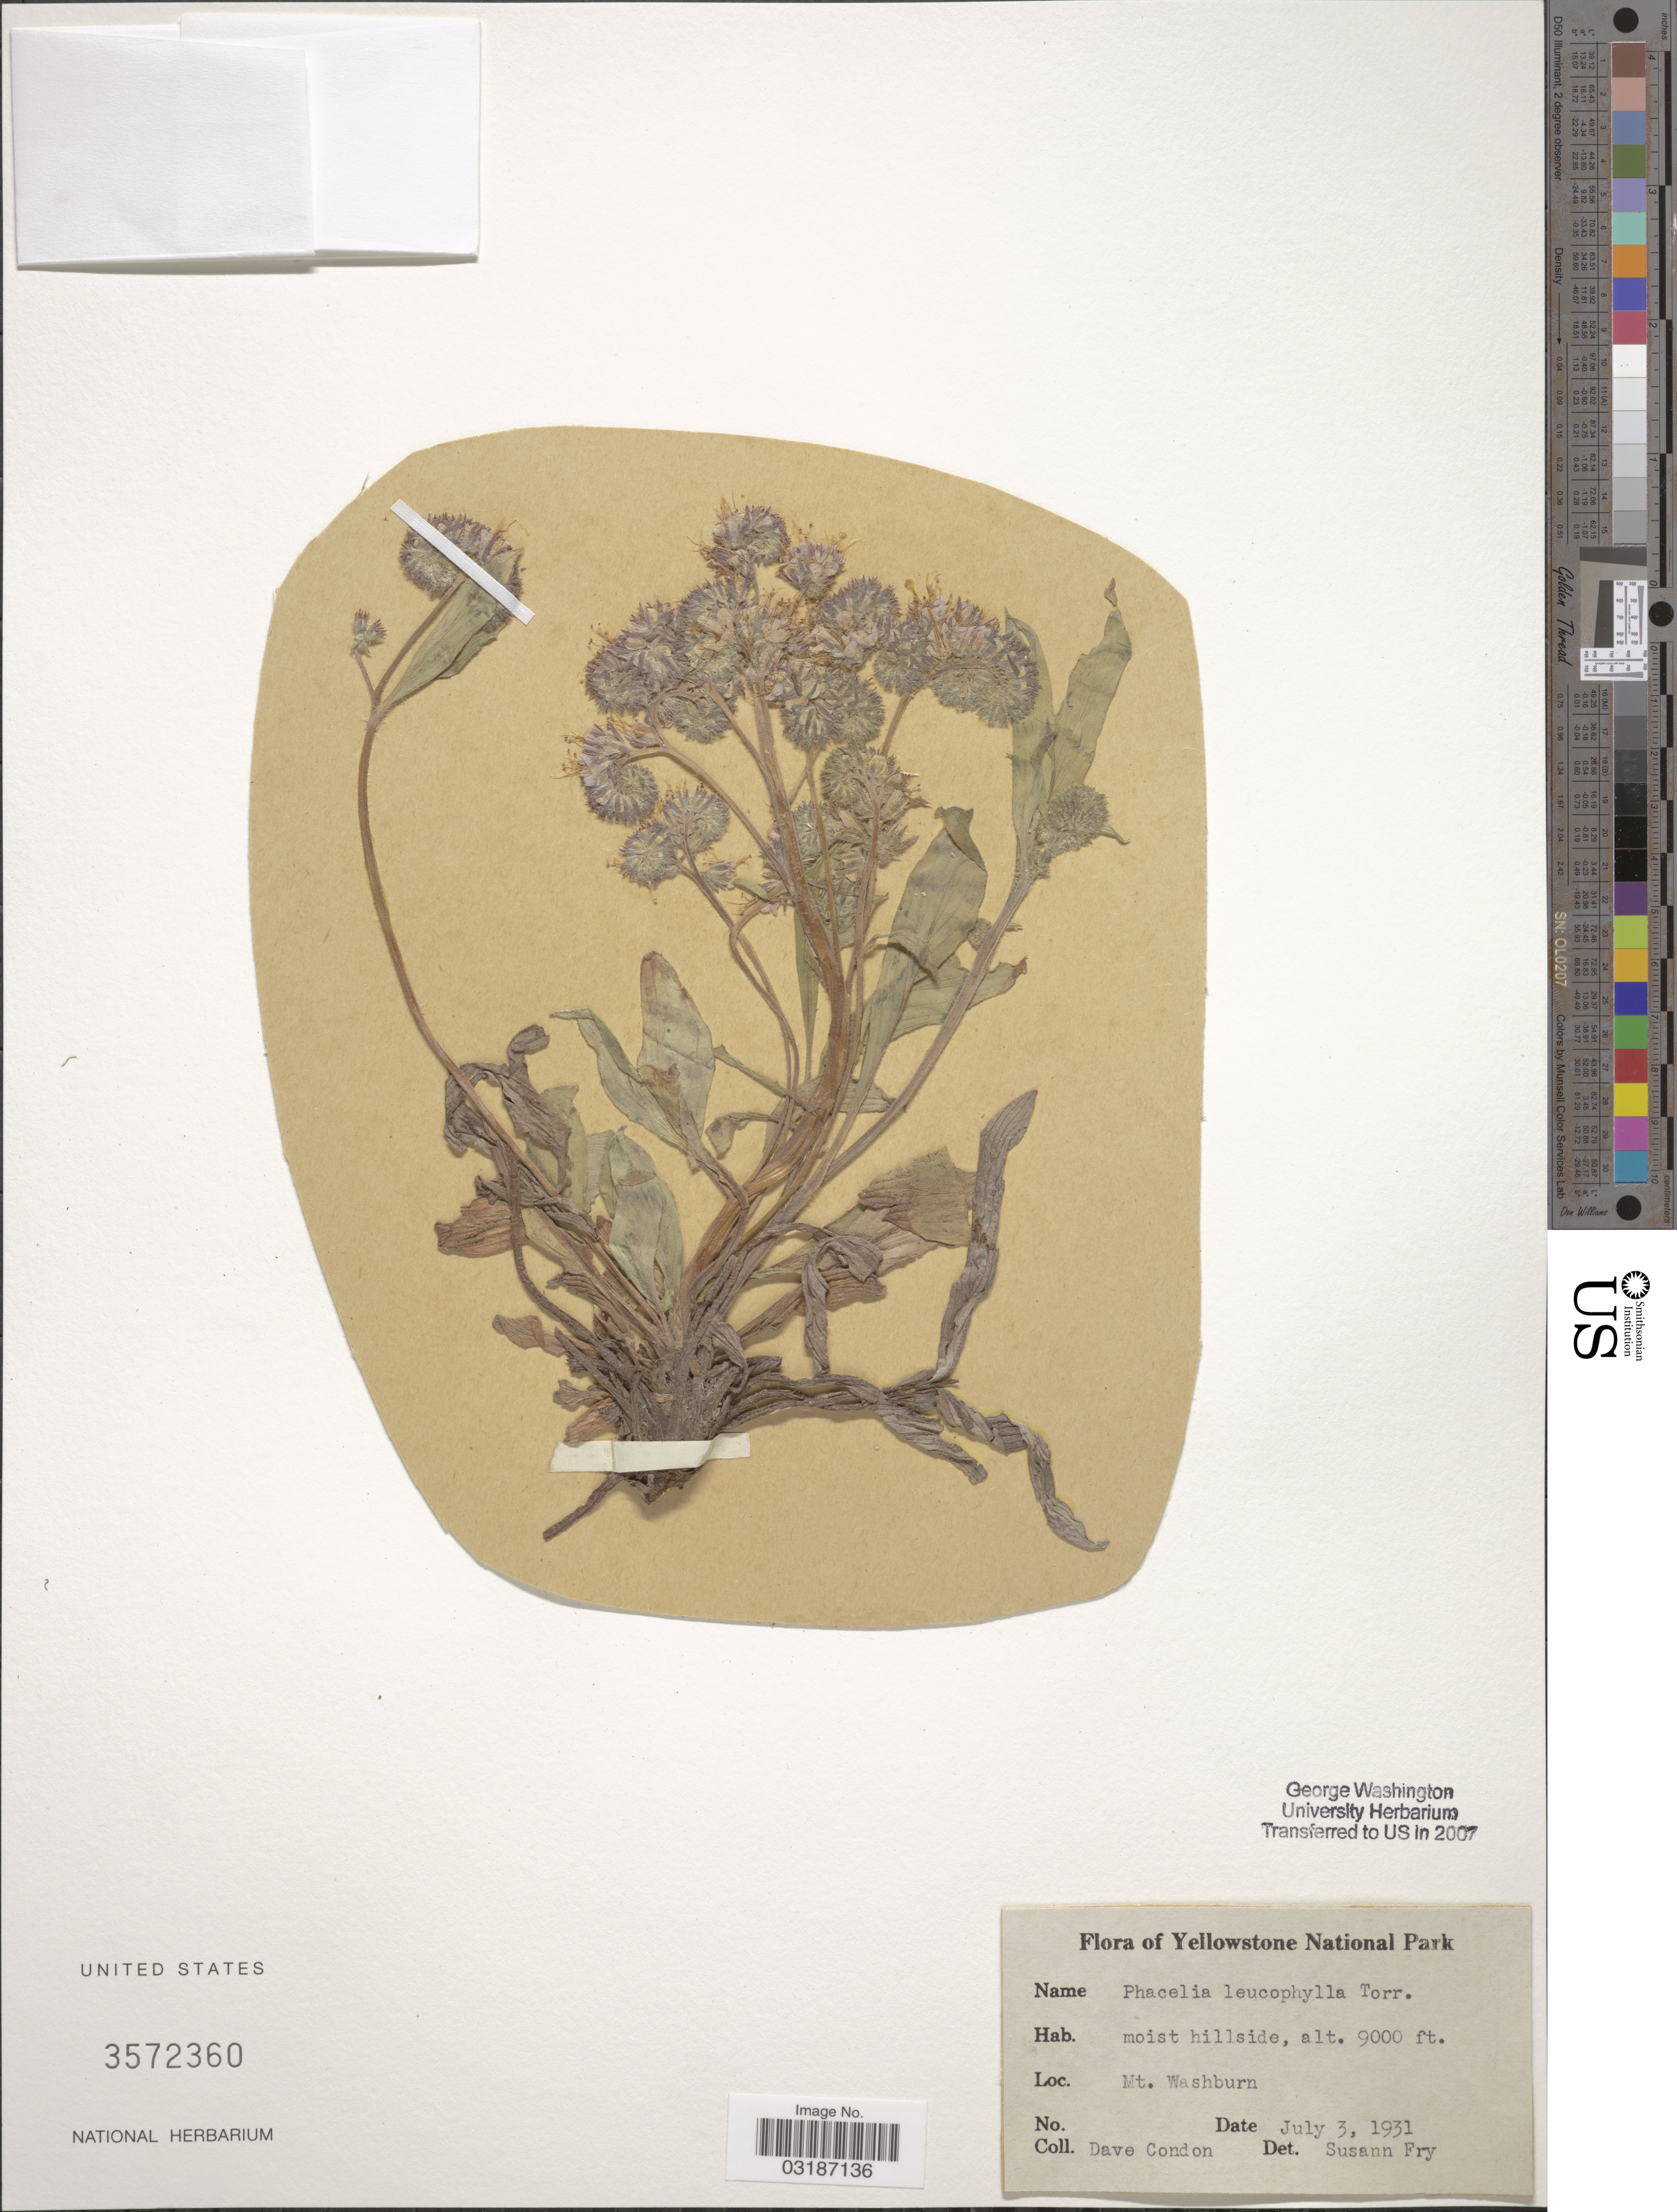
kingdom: Plantae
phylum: Tracheophyta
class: Magnoliopsida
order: Boraginales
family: Hydrophyllaceae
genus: Phacelia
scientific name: Phacelia leucophylla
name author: Torr.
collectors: D. Condon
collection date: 1931-07-03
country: United States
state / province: Wyoming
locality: Yellowstone National Park. Mt. Washburn.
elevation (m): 2743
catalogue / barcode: US 3572360